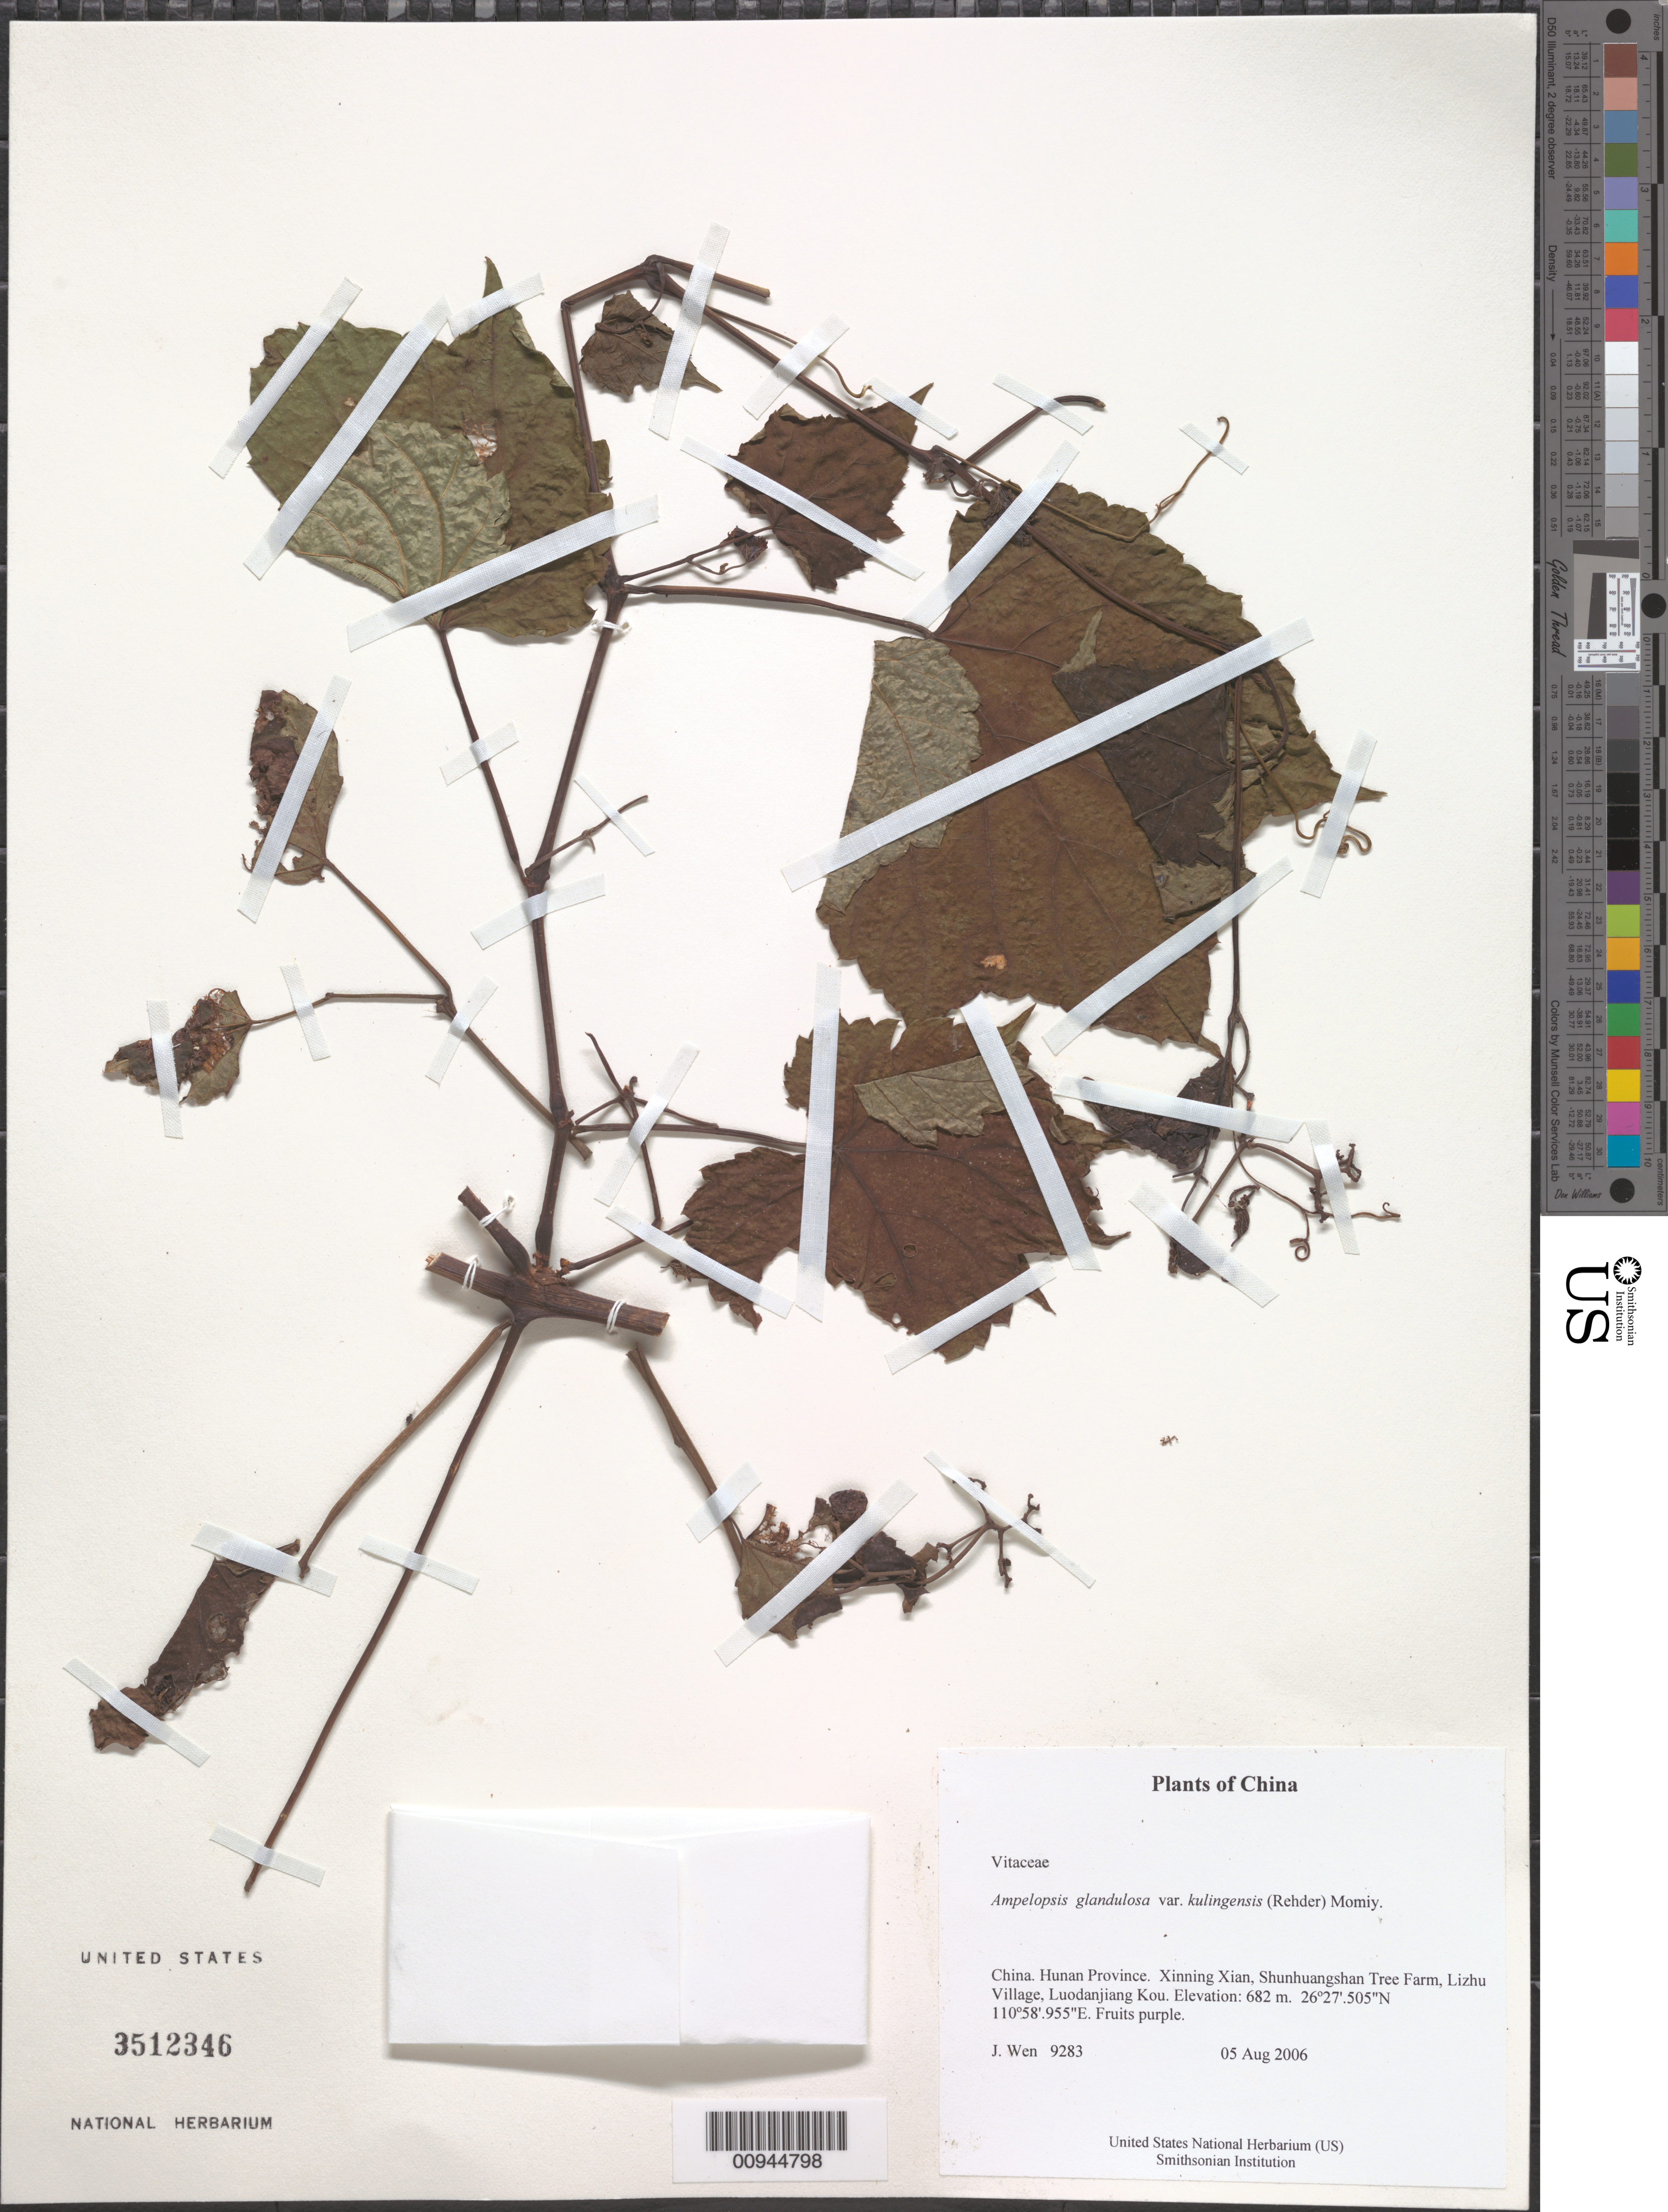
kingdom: Plantae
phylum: Tracheophyta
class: Magnoliopsida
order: Vitales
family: Vitaceae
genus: Ampelopsis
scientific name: Ampelopsis glandulosa var. kulingensis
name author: (Rehder) Momiy.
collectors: J. Wen & S. Wu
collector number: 9283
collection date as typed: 05 Aug 2006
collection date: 2006-08-05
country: China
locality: Hunan Province. Xinning Xian, Shunhuangshan Tree Farm, Lizhu Village, Luodanjiang Kou.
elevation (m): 682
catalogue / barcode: US 3512346